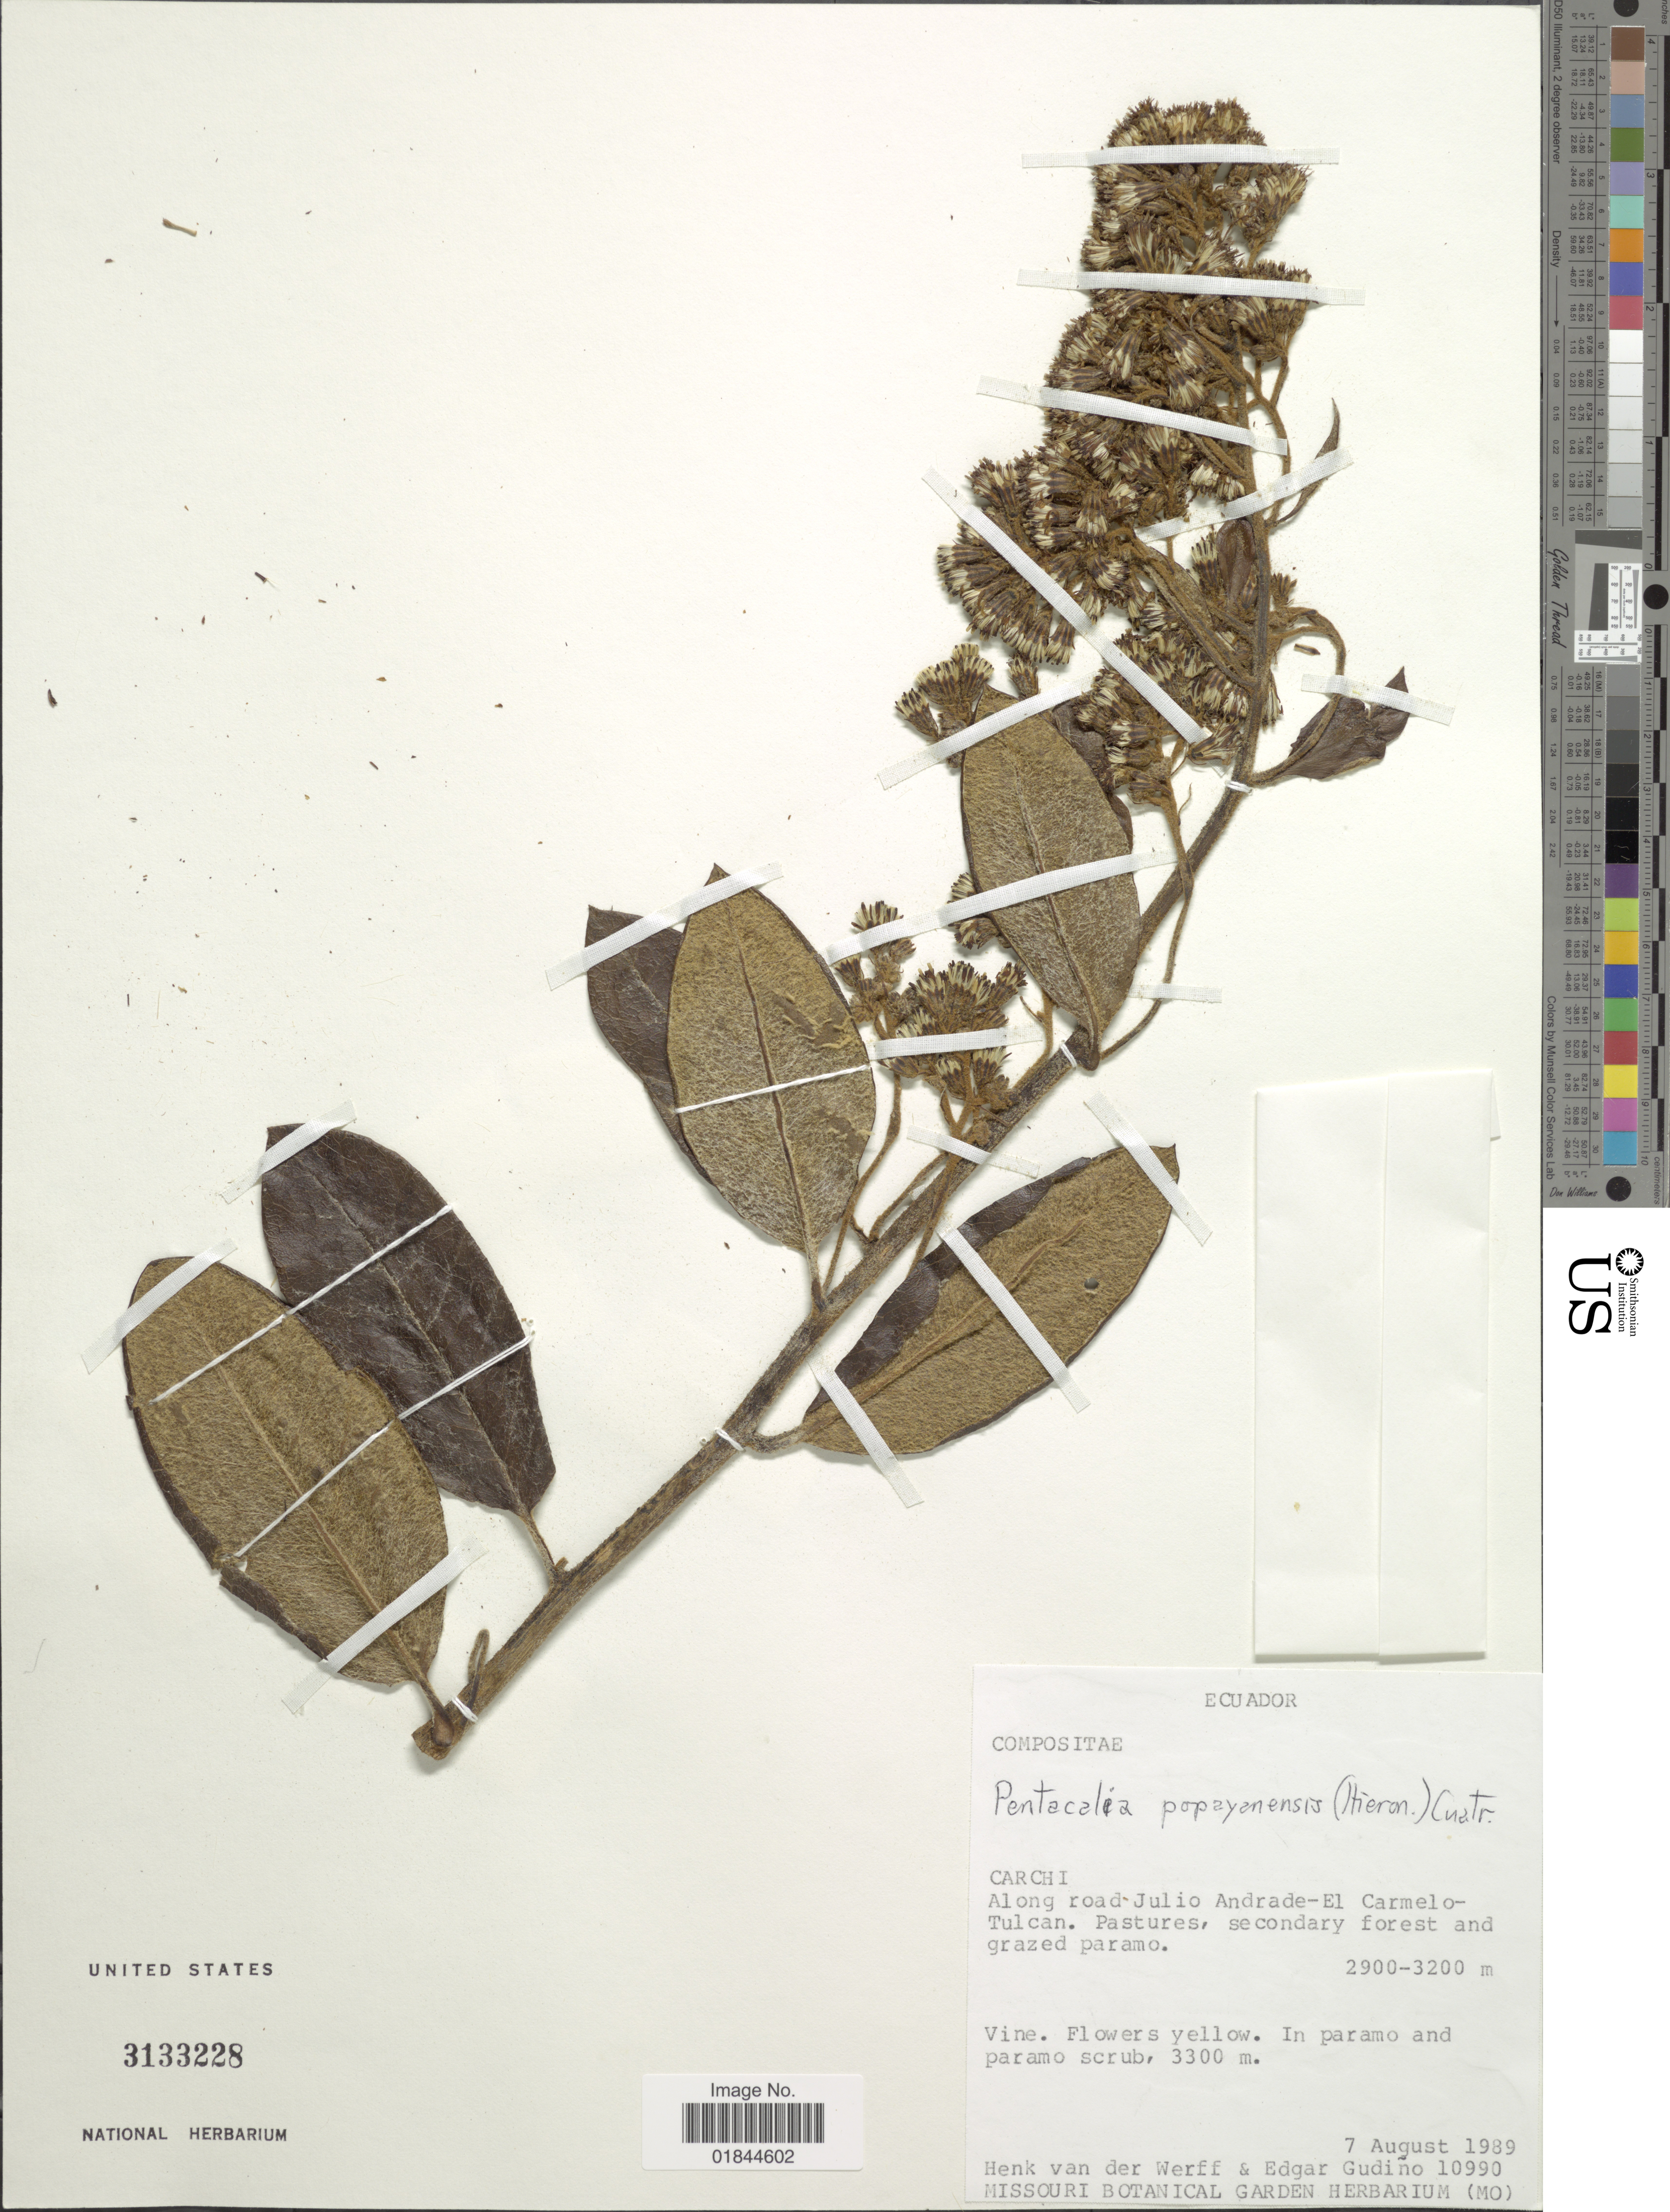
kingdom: Plantae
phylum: Tracheophyta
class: Magnoliopsida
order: Asterales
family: Asteraceae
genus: Pentacalia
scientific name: Pentacalia popayanensis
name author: (Hieron.) Cuatrec.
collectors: H. van der Werff & E. Gudiño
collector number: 10990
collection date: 1989-08-07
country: Ecuador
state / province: Carchi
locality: Along road-Julio Andrade-El Carmelo-Tulcan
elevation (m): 2900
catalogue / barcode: US 3133228